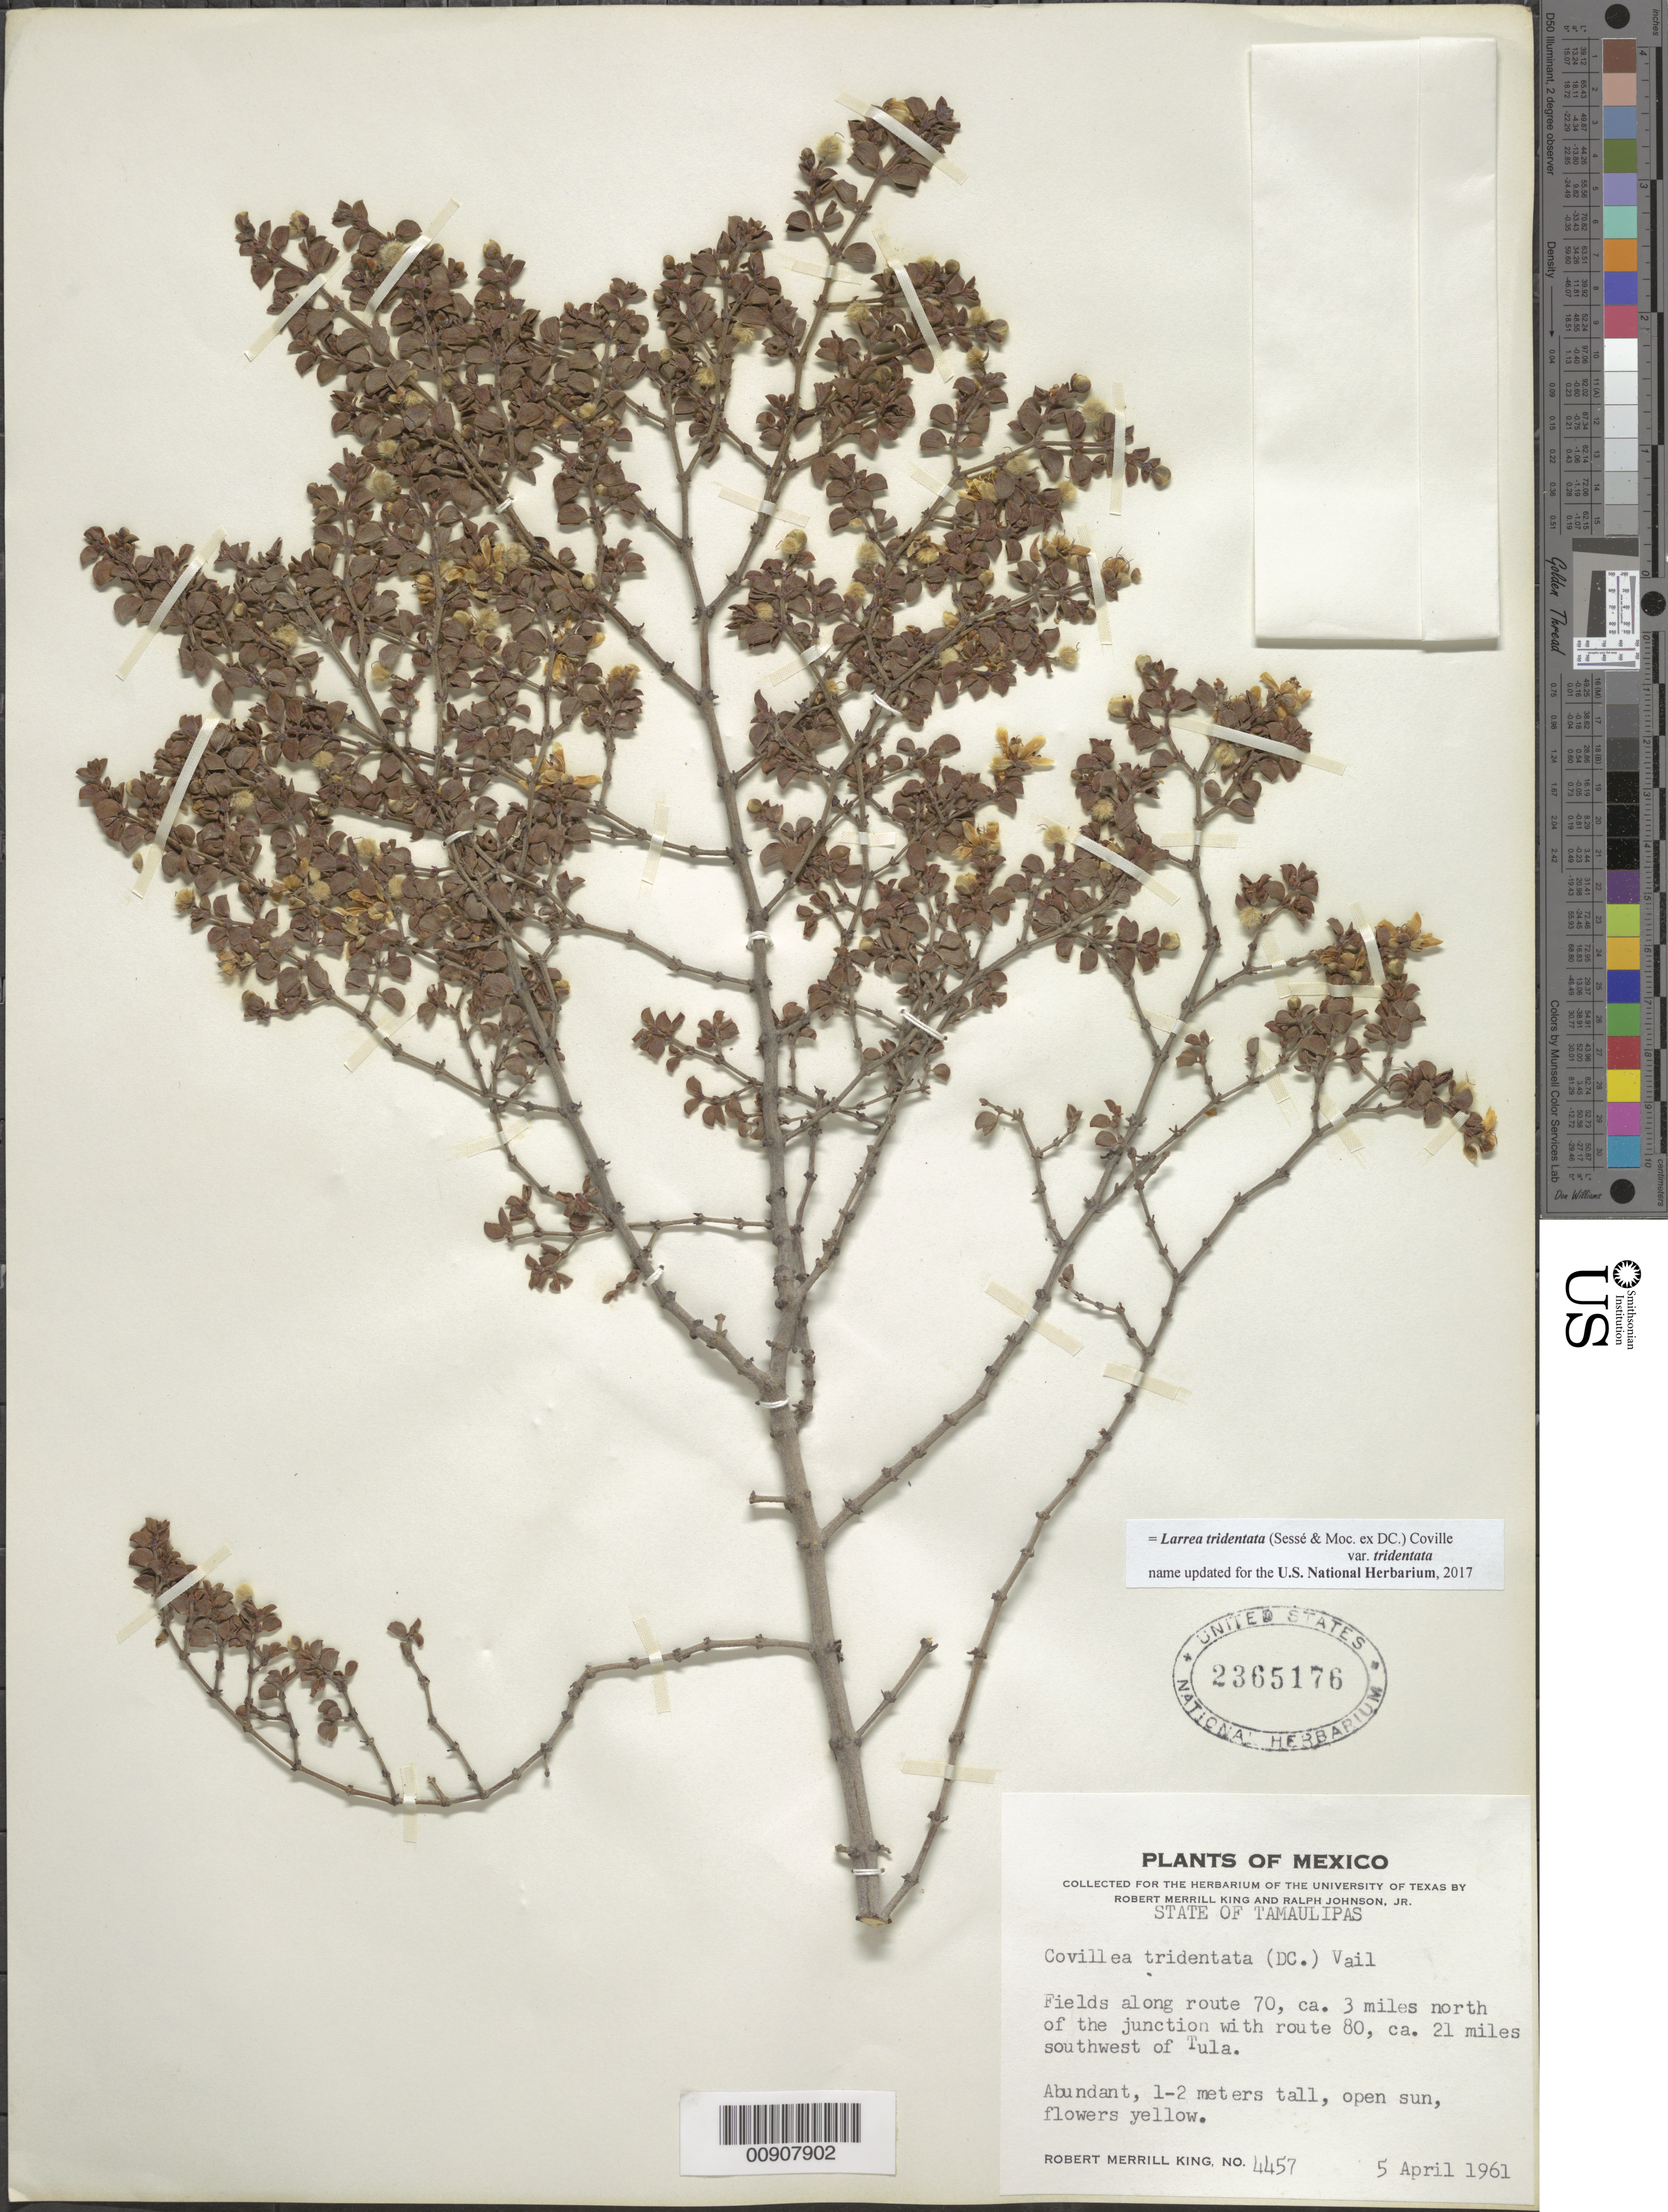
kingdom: Plantae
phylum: Tracheophyta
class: Magnoliopsida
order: Zygophyllales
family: Zygophyllaceae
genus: Larrea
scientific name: Larrea tridentata var. tridentata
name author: (Sessé & Moc. ex DC.) Coville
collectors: R. M. King & R. Johnson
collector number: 4457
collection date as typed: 05 Apr 1961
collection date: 1961-04-05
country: Mexico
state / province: Tamaulipas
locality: State of Tamaulipas: Fields along route 70, ca. 3 miles north of junction with route 80, ca. 21 miles southwest of Tula.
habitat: Open sun.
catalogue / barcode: US 2365176